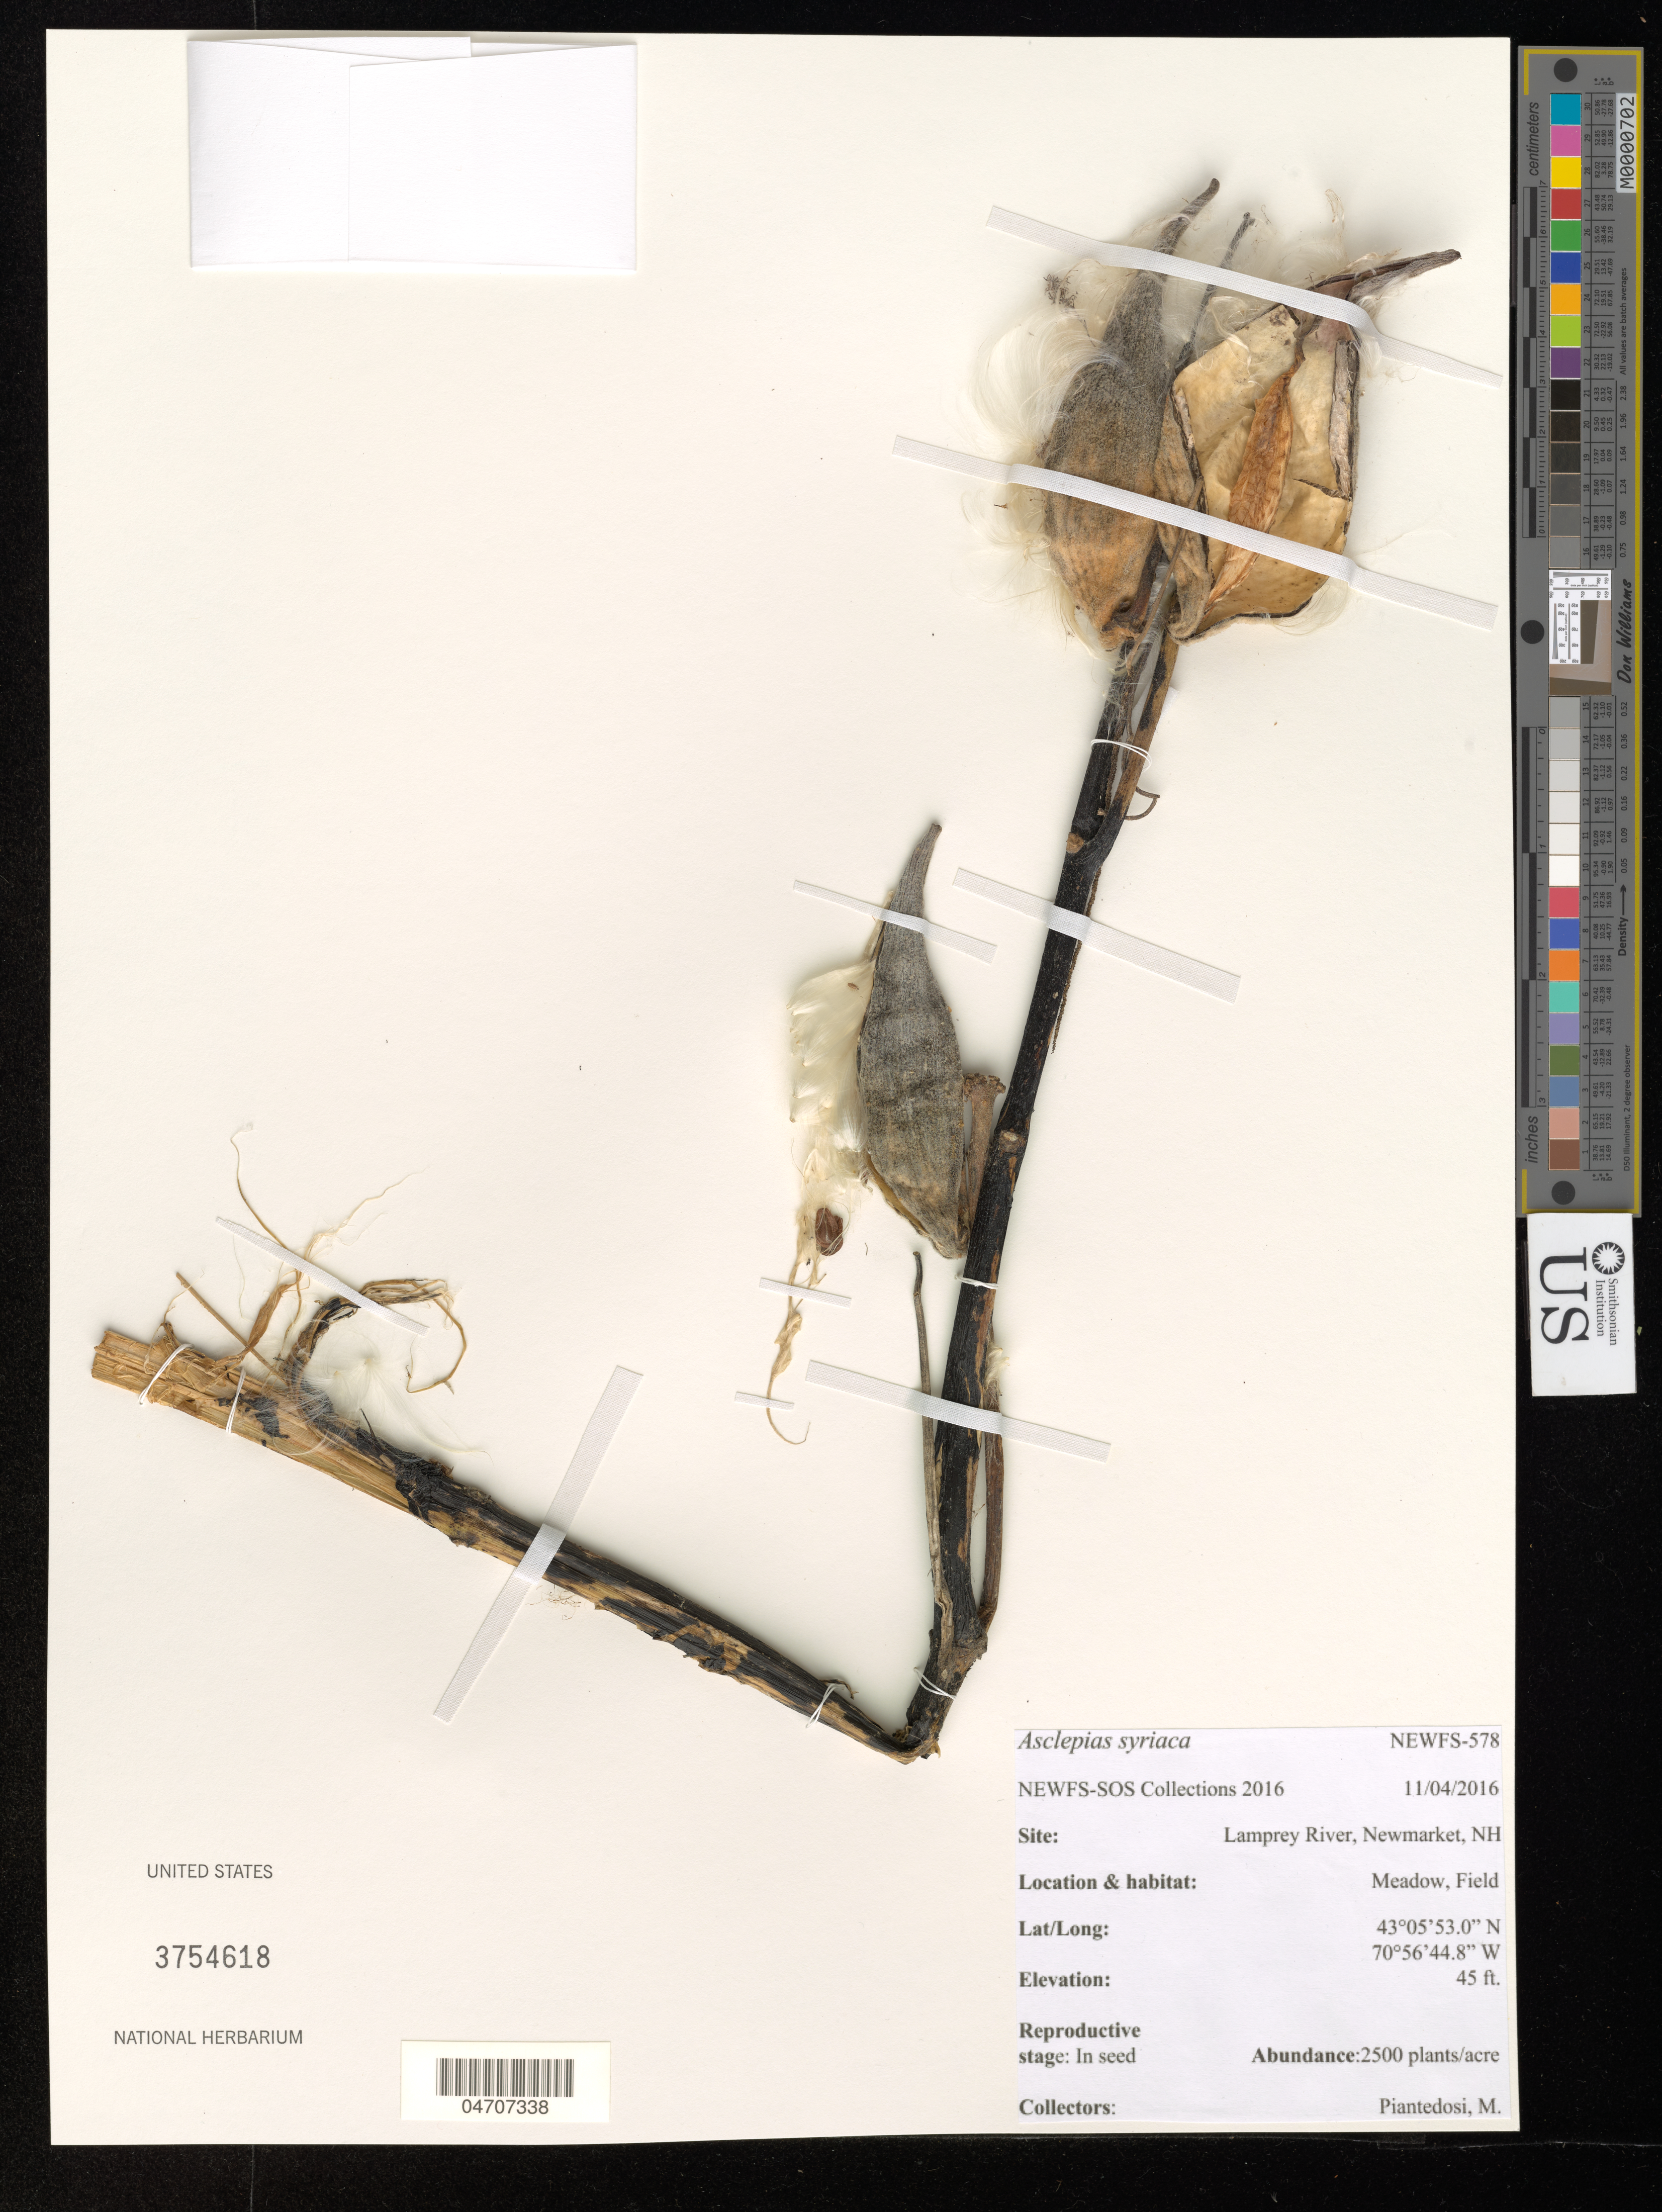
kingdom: Plantae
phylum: Tracheophyta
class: Magnoliopsida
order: Gentianales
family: Apocynaceae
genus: Asclepias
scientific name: Asclepias syriaca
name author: L.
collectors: M. Piantedosi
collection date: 2016-11-04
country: United States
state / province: New Hampshire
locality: Site: Lamprey River, Newmarket, NH.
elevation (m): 14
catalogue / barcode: US 3754618